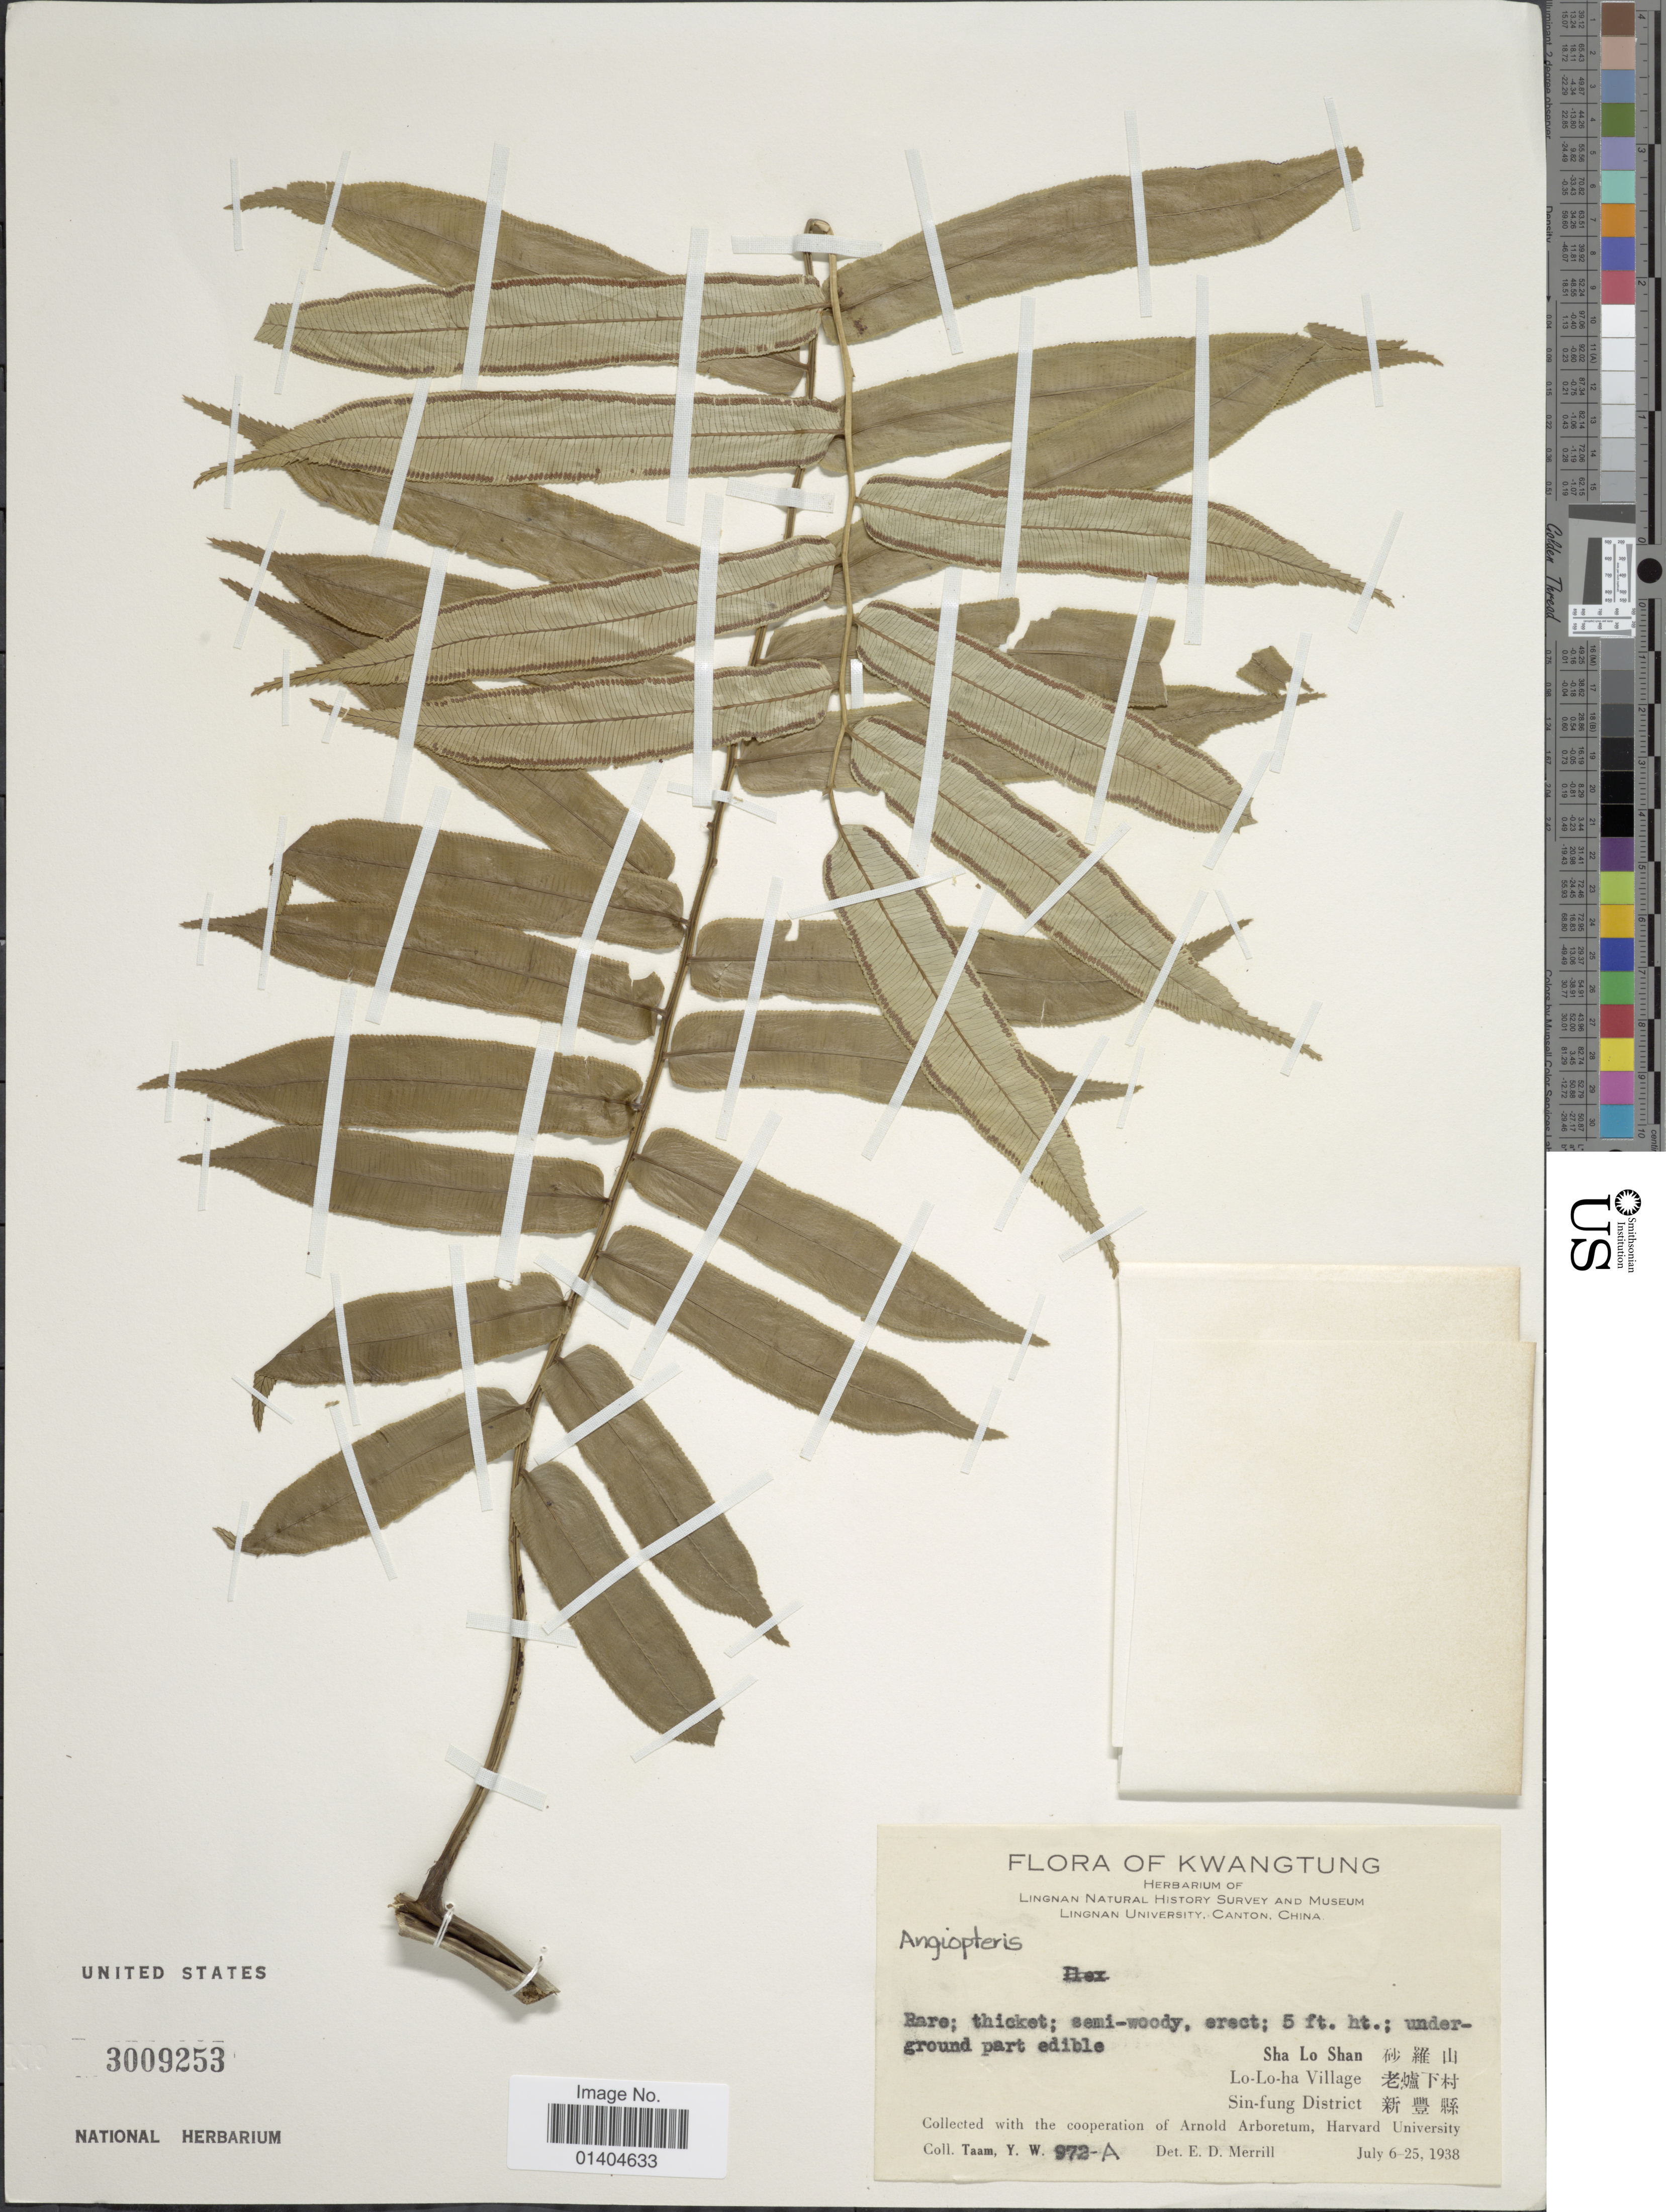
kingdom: Plantae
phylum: Tracheophyta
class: Polypodiopsida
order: Marattiales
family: Marattiaceae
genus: Angiopteris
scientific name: Angiopteris sp.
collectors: Y. W. Taam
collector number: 972-A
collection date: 1938-07-06/1938-07-25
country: China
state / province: Guangdong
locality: Kwangtung. Sha Lo Shan. Lo-Lo-ha Village. Sin-fung District.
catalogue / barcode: US 3009253